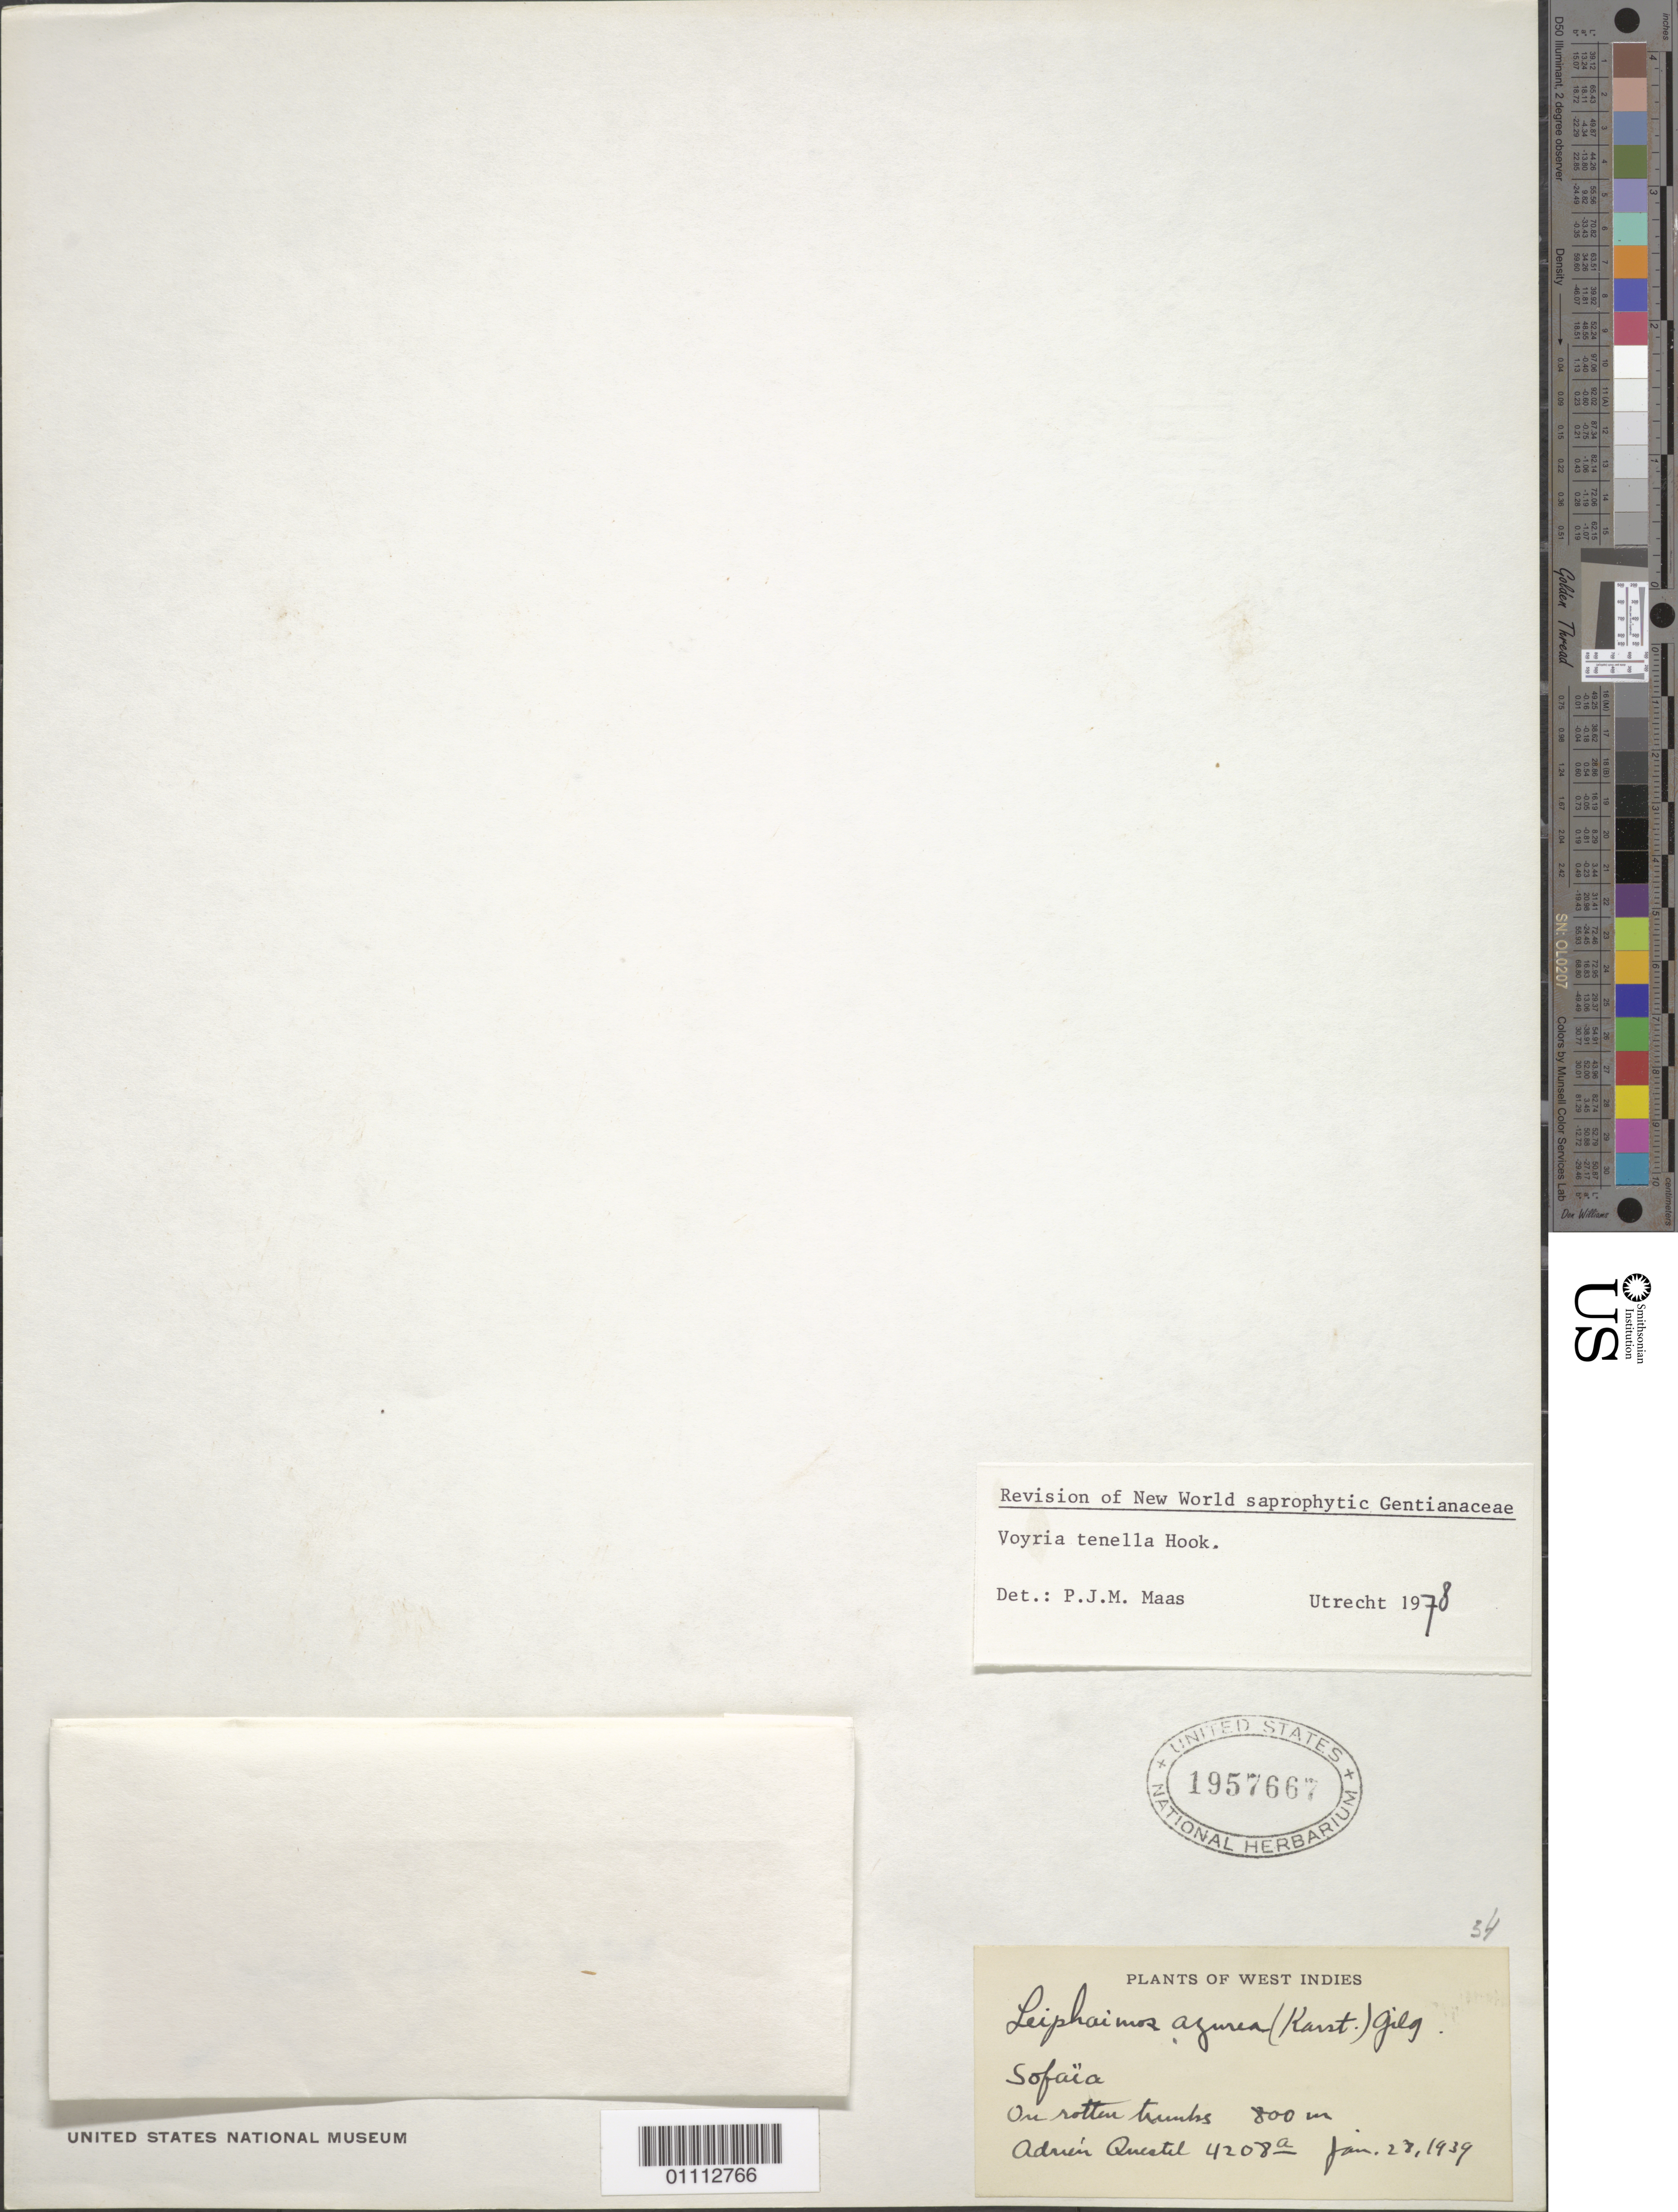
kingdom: Plantae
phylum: Tracheophyta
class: Magnoliopsida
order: Gentianales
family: Gentianaceae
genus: Voyria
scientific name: Voyria tenella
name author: Guilding ex Hook.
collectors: A. Questel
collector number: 4208a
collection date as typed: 28 Jan 1939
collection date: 1939-01-28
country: Guadeloupe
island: Basse Terre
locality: Sofaia. On rotten trunks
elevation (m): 800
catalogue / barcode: US 1957667